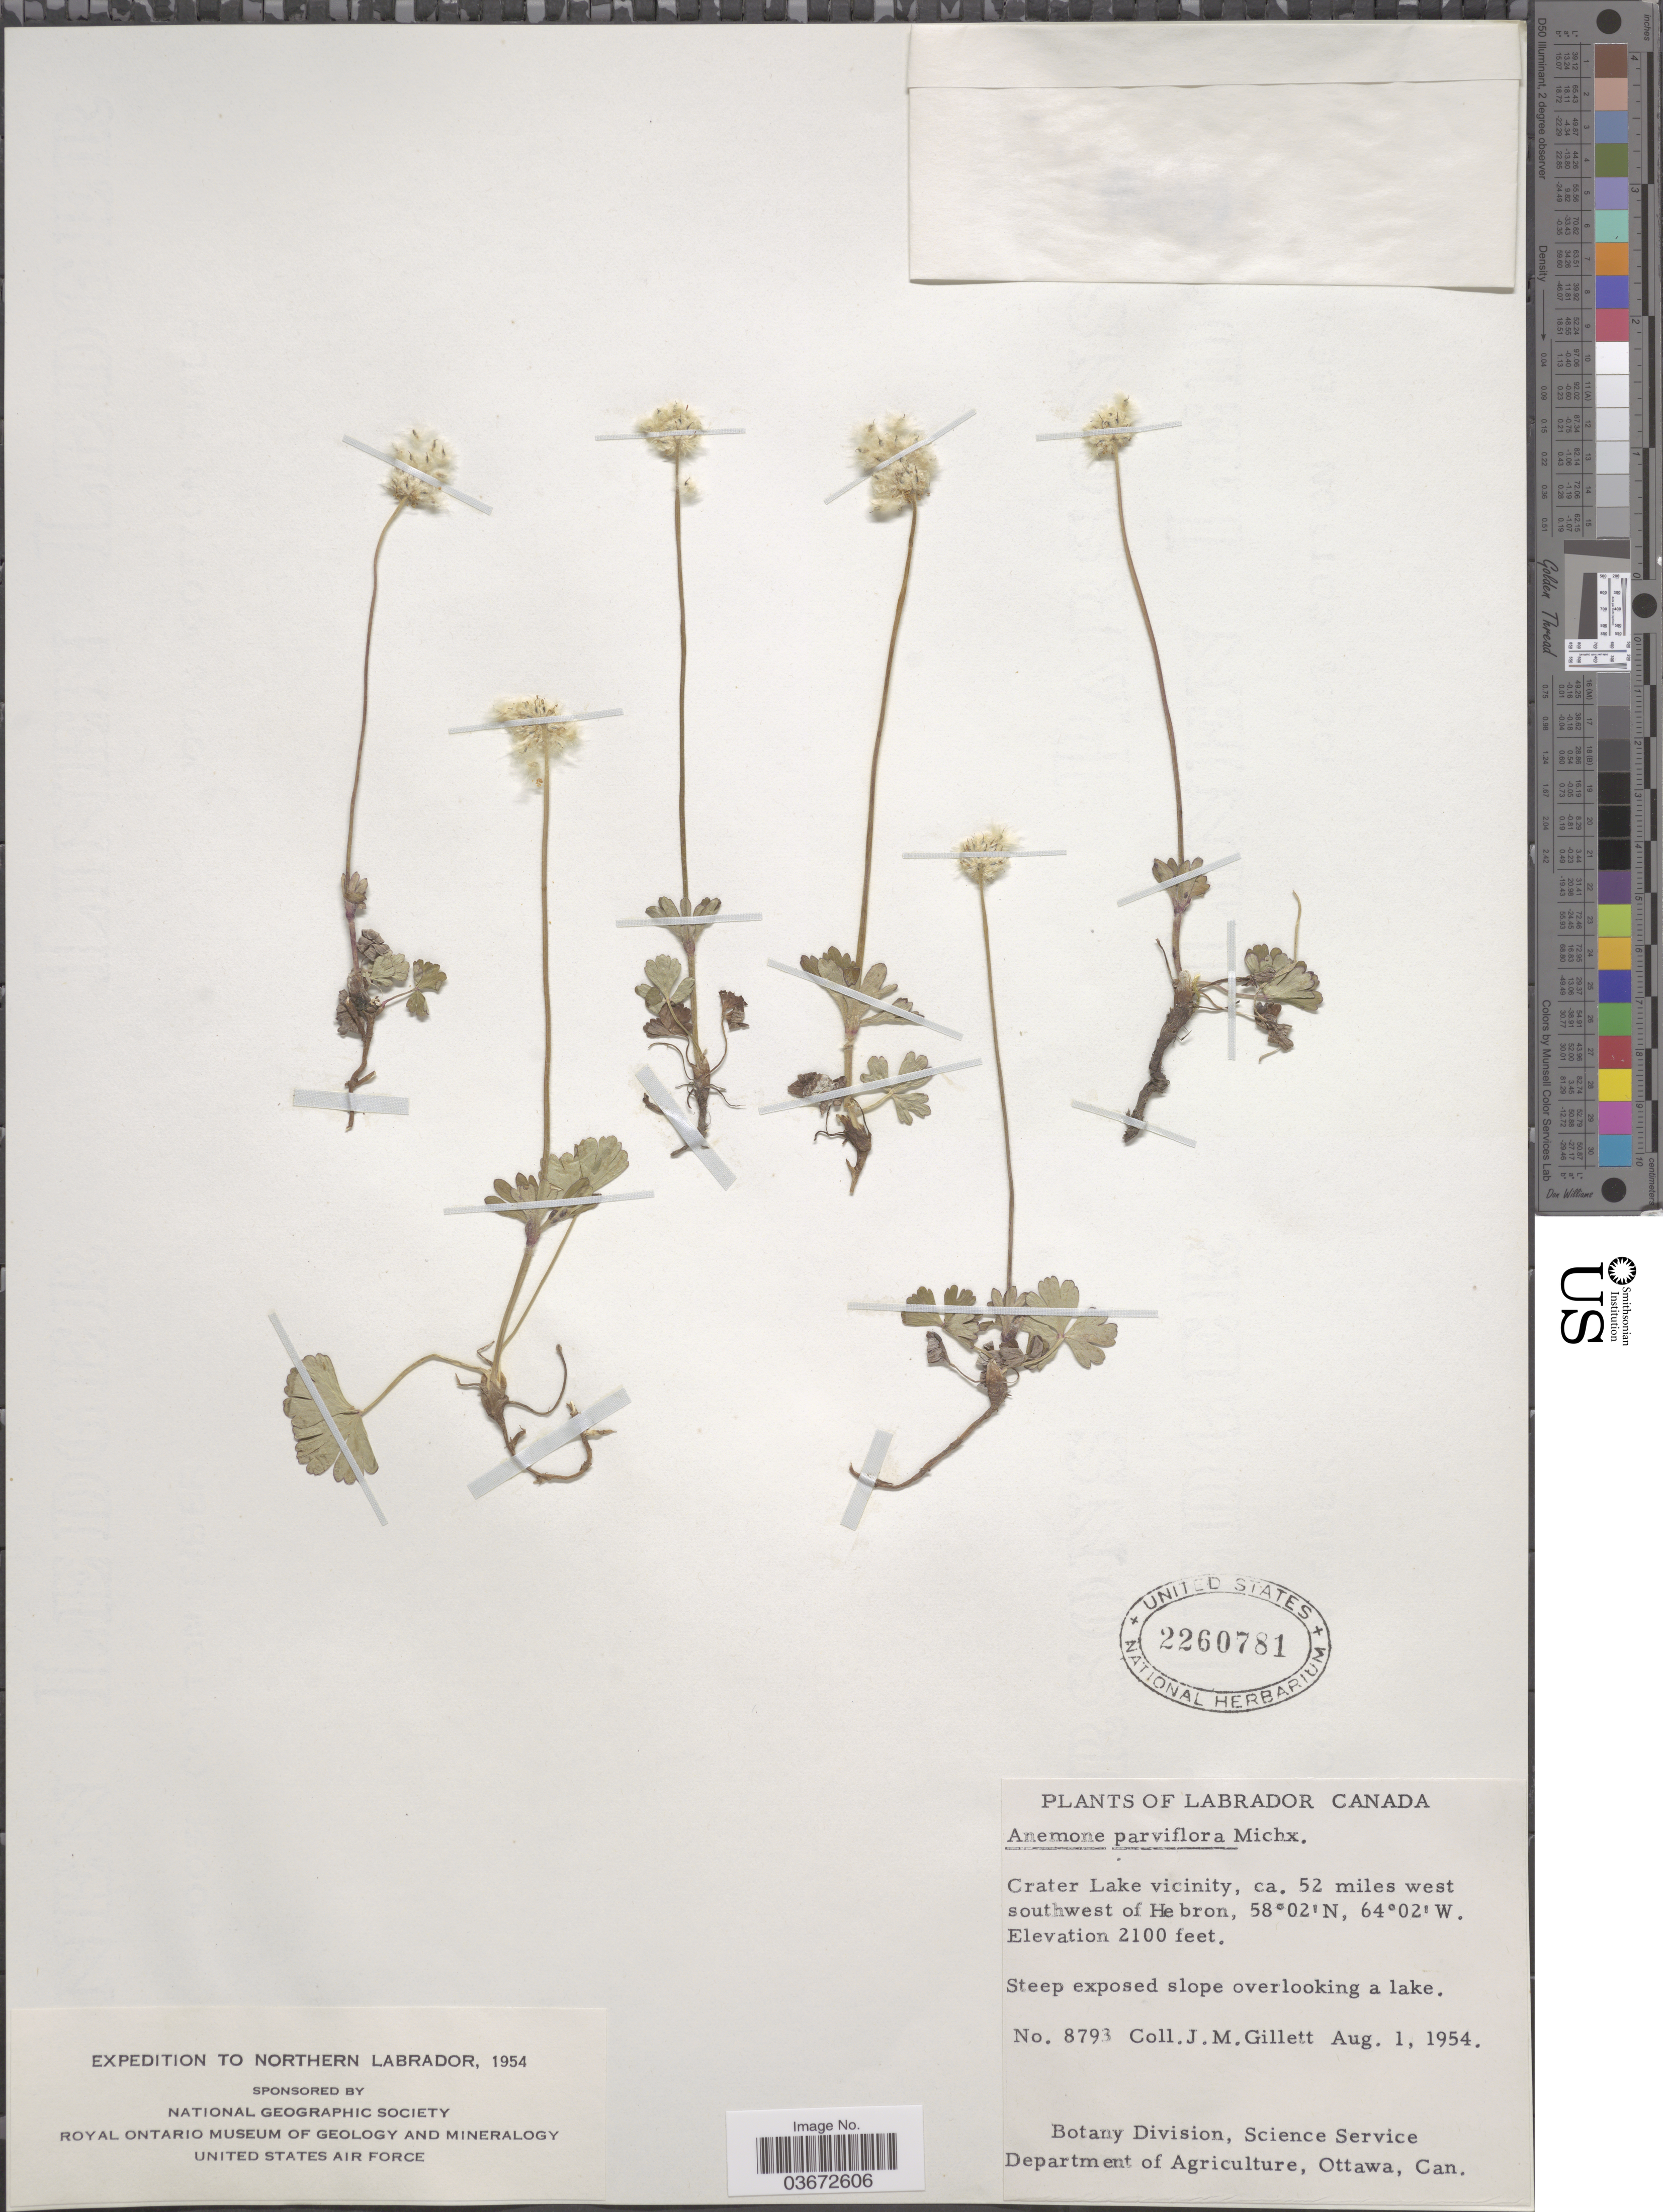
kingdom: Plantae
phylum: Tracheophyta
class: Magnoliopsida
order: Ranunculales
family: Ranunculaceae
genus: Anemone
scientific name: Anemone parviflora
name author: Michx.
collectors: J. M. Gillett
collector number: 8793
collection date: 1954-08-01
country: Canada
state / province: Newfoundland and Labrador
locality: Labrador. Crater Lake vicinity, ca. 52 miles west southwest of Hebron.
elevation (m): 640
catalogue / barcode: US 2260781